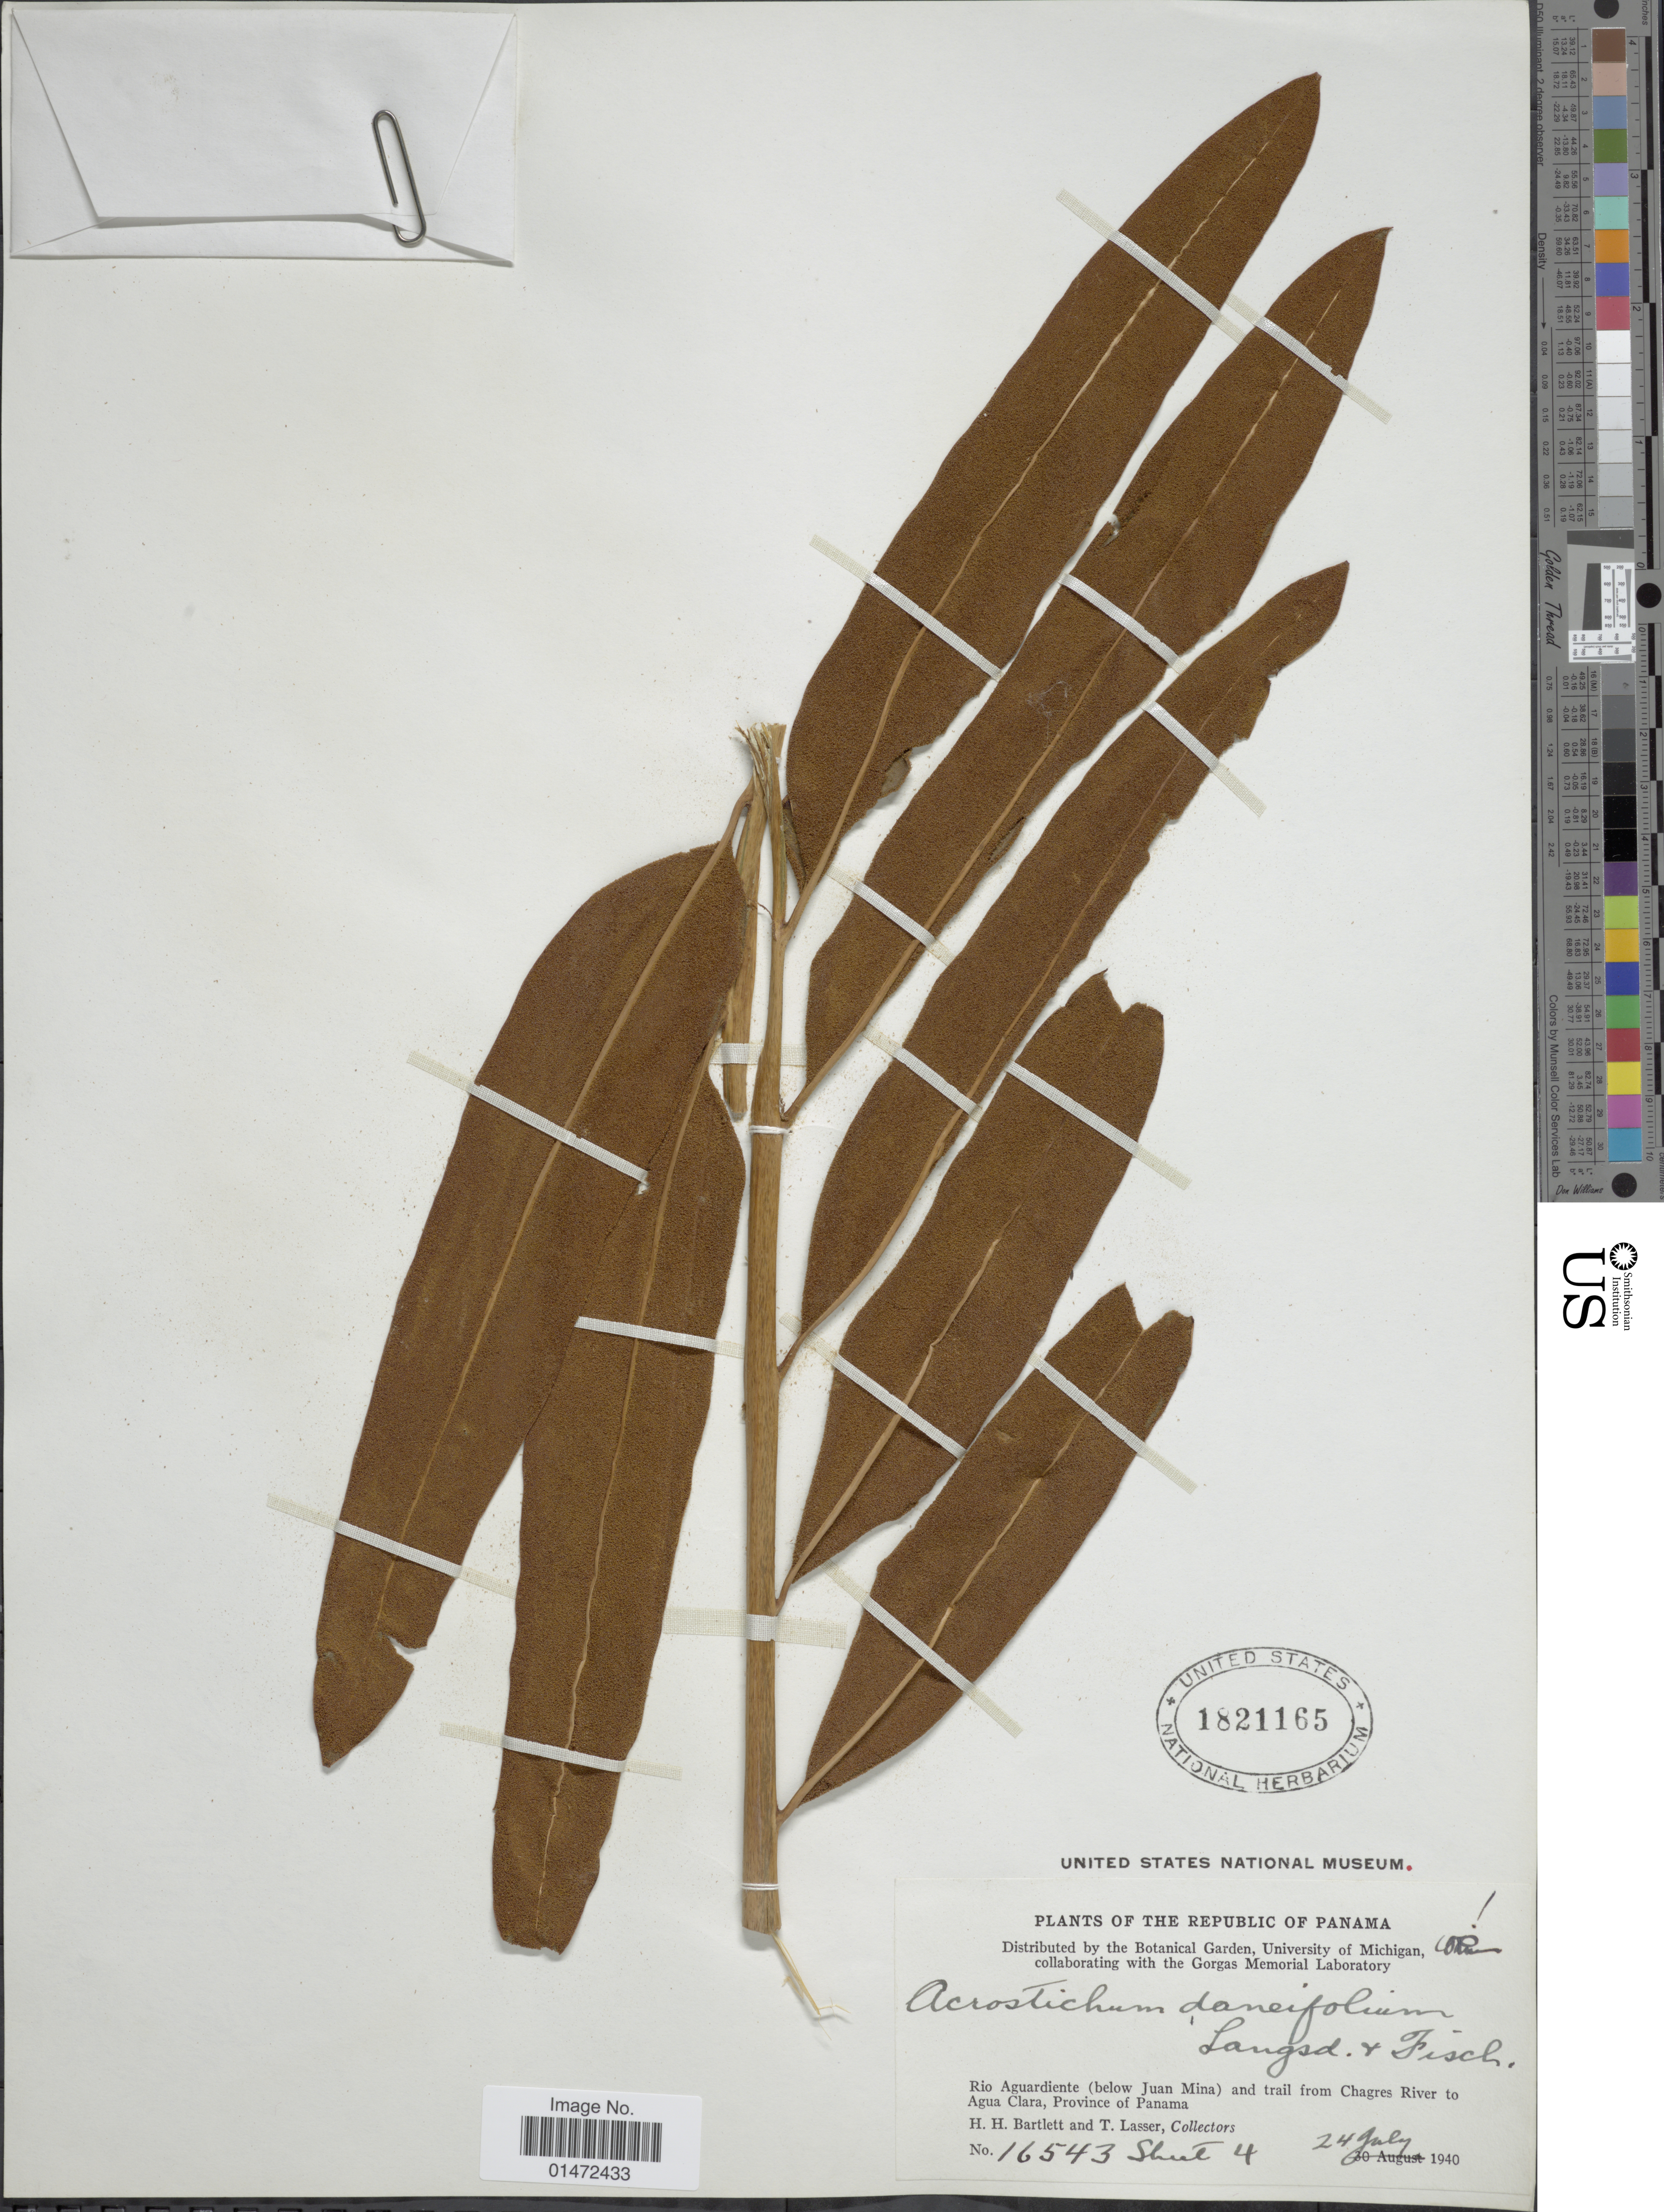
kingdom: Plantae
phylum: Tracheophyta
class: Polypodiopsida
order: Polypodiales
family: Pteridaceae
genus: Acrostichum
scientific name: Acrostichum danaeifolium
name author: Langsd. & Fisch.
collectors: H. H. Bartlett & T. Lasser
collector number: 16543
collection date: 1940-07-24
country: Panama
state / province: Panamá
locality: Rio Aguardiente (below Juan Mina) and trail from Chagres River to Agua Clara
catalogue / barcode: US 1821165